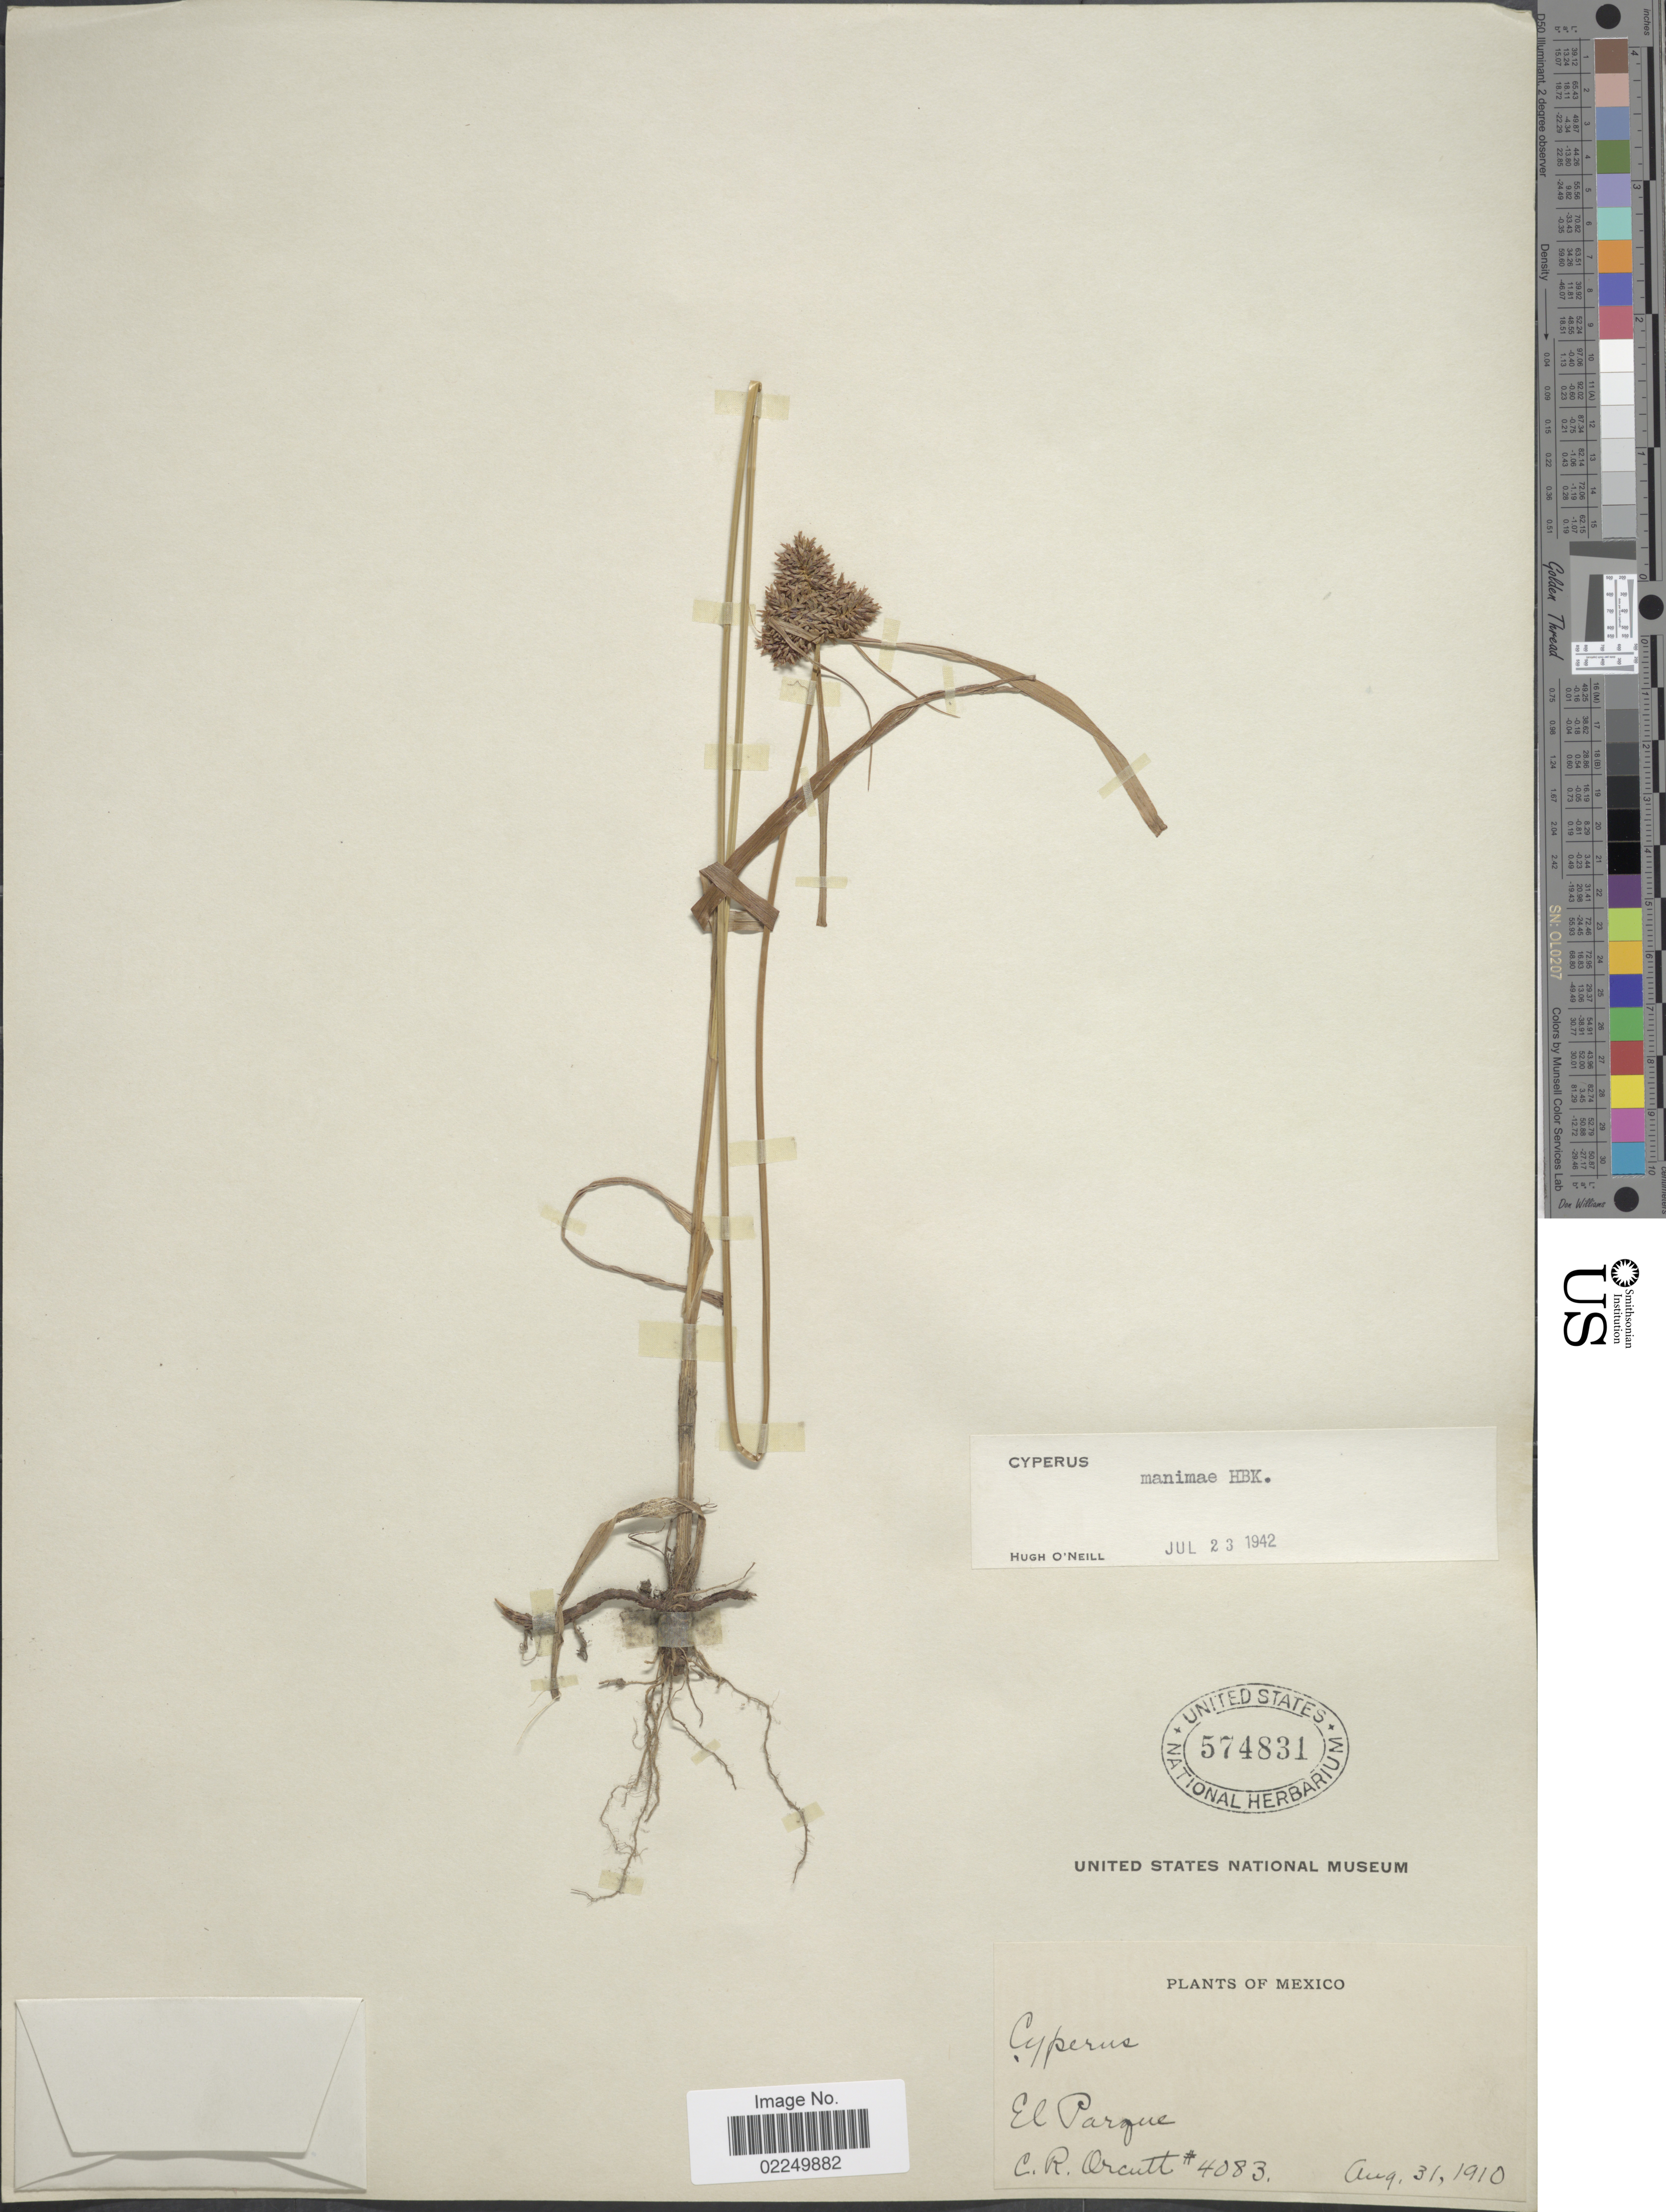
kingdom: Plantae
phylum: Tracheophyta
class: Liliopsida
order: Poales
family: Cyperaceae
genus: Cyperus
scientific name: Cyperus manimae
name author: Kunth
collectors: C. R. Orcutt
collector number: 4083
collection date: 1910-08-31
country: Mexico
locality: El Parque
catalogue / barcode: US 574831